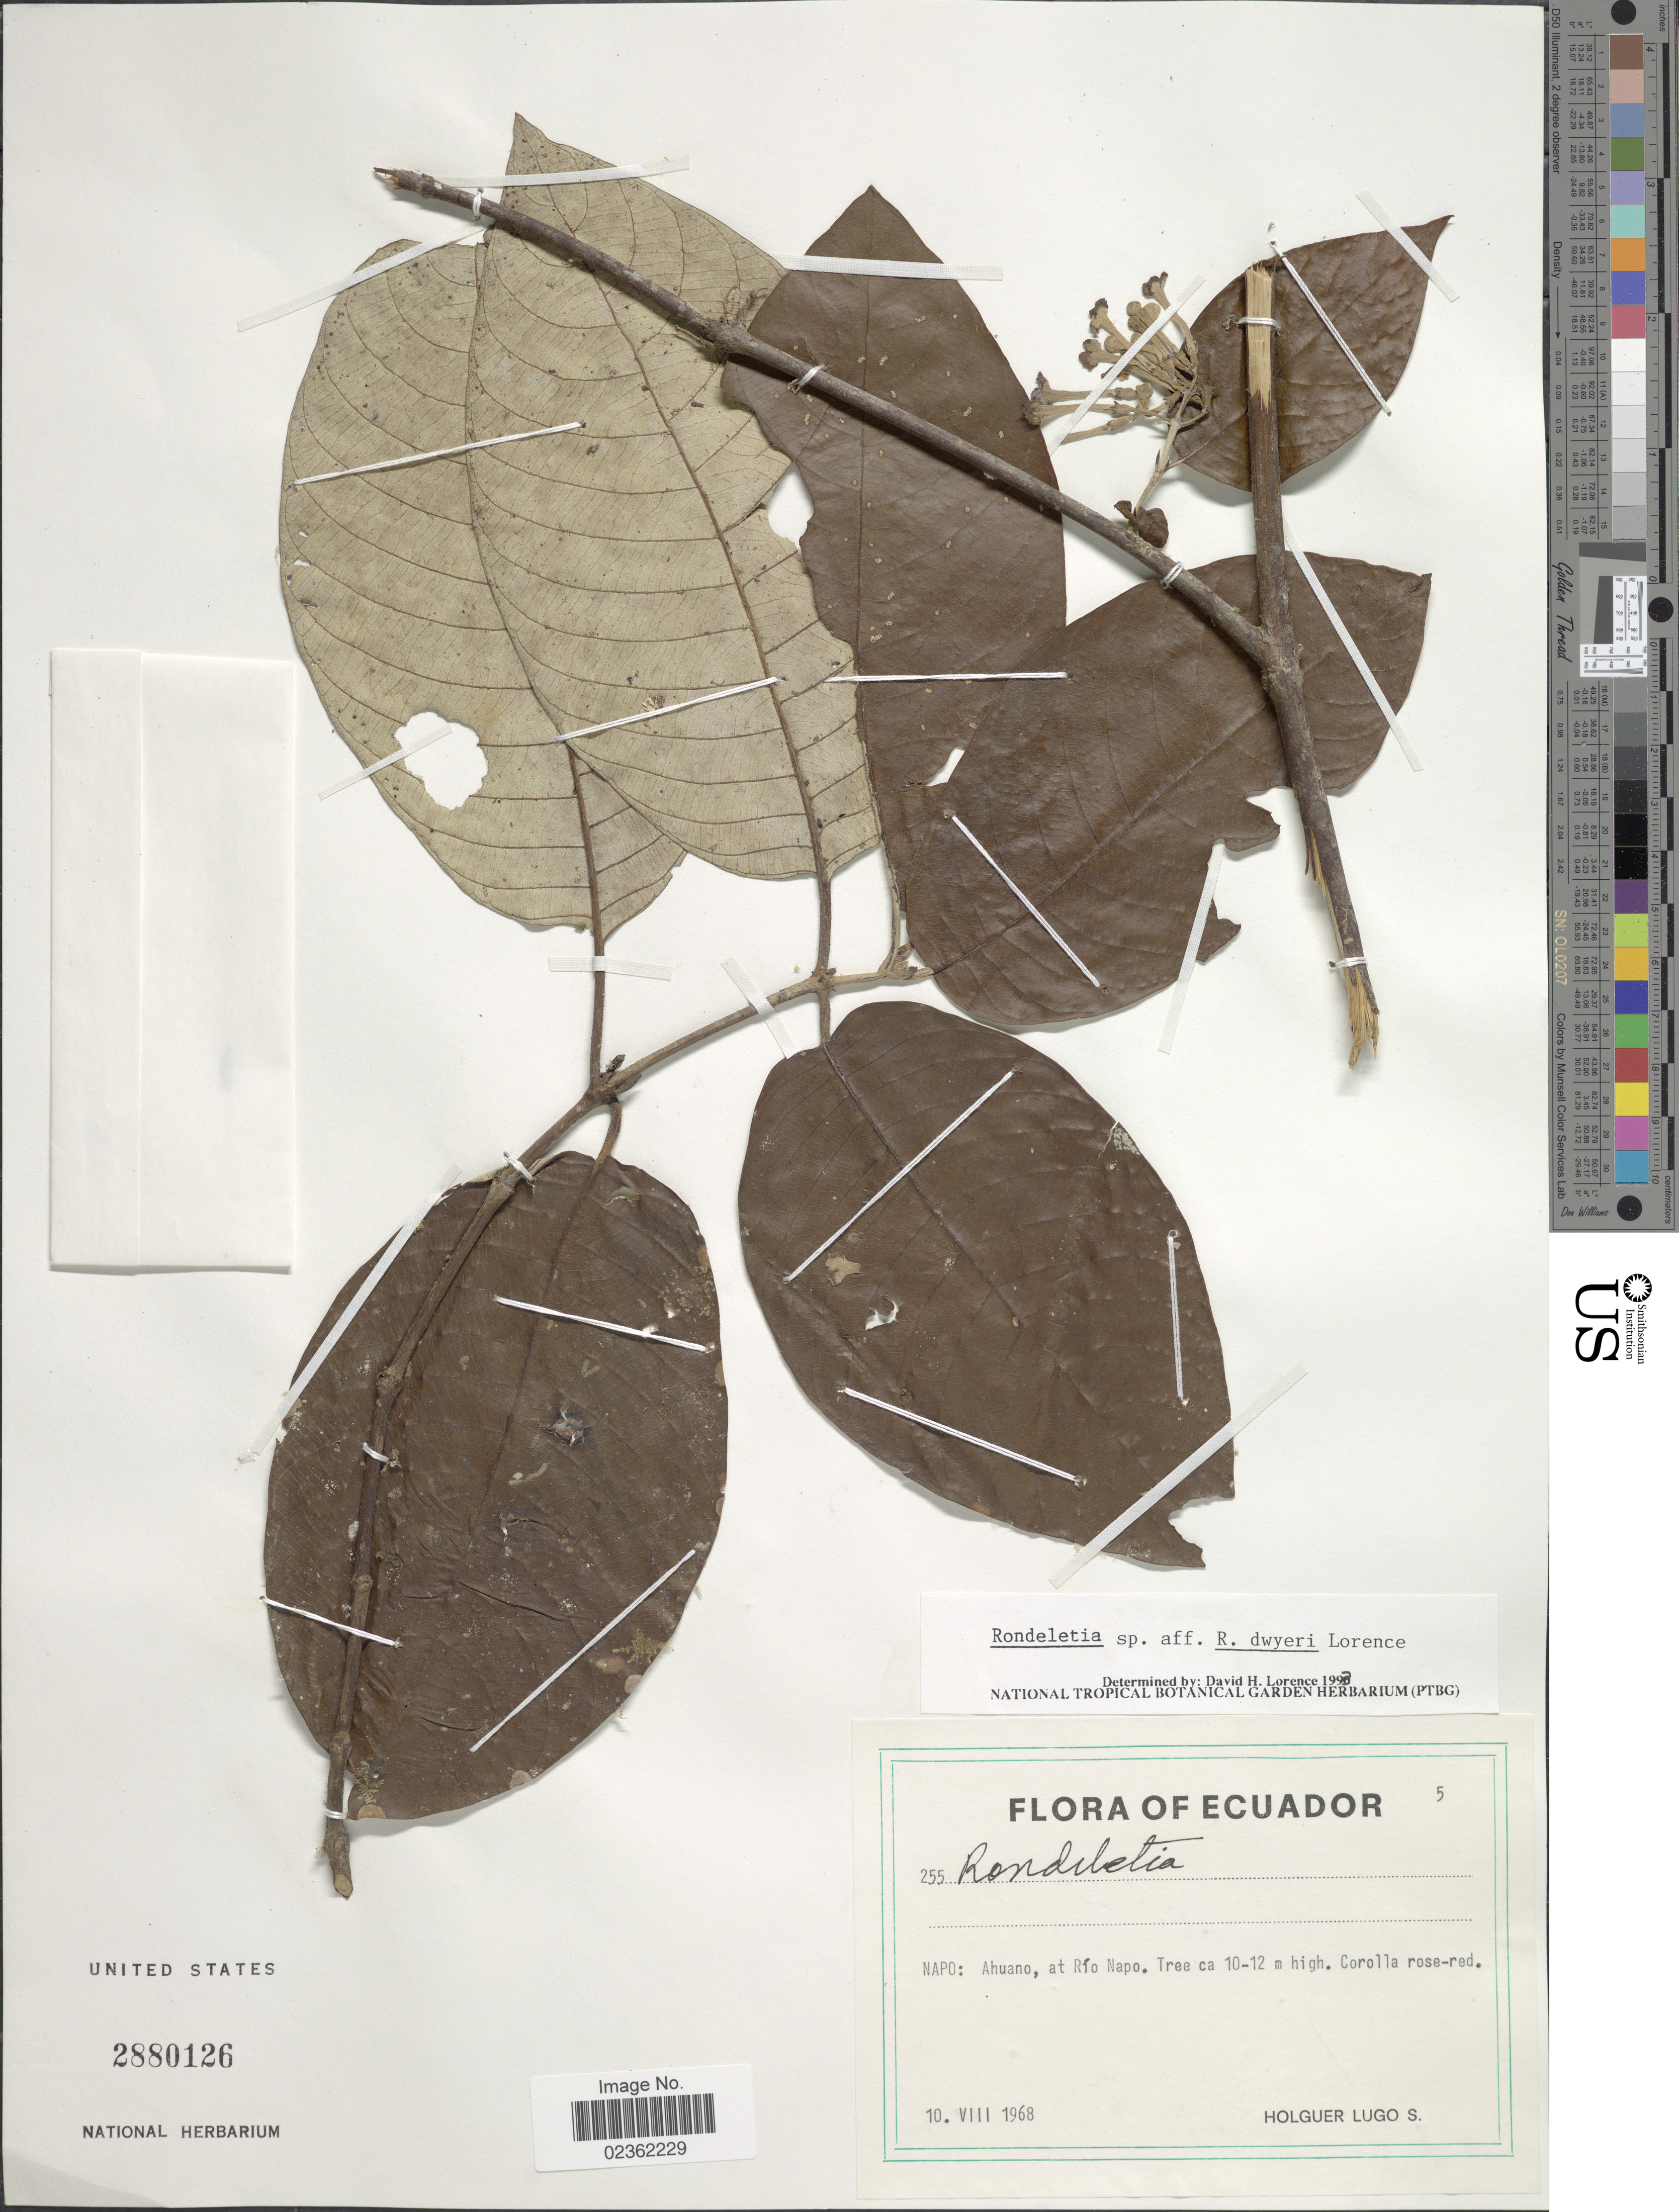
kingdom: Plantae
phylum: Tracheophyta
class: Magnoliopsida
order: Gentianales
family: Rubiaceae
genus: Rondeletia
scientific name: Rondeletia dwyeri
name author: Lorence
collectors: H. Lugo S.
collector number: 255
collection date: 1968-08-10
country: Ecuador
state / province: Napo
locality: Ahuano, at Rio Napo.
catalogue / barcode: US 2880126